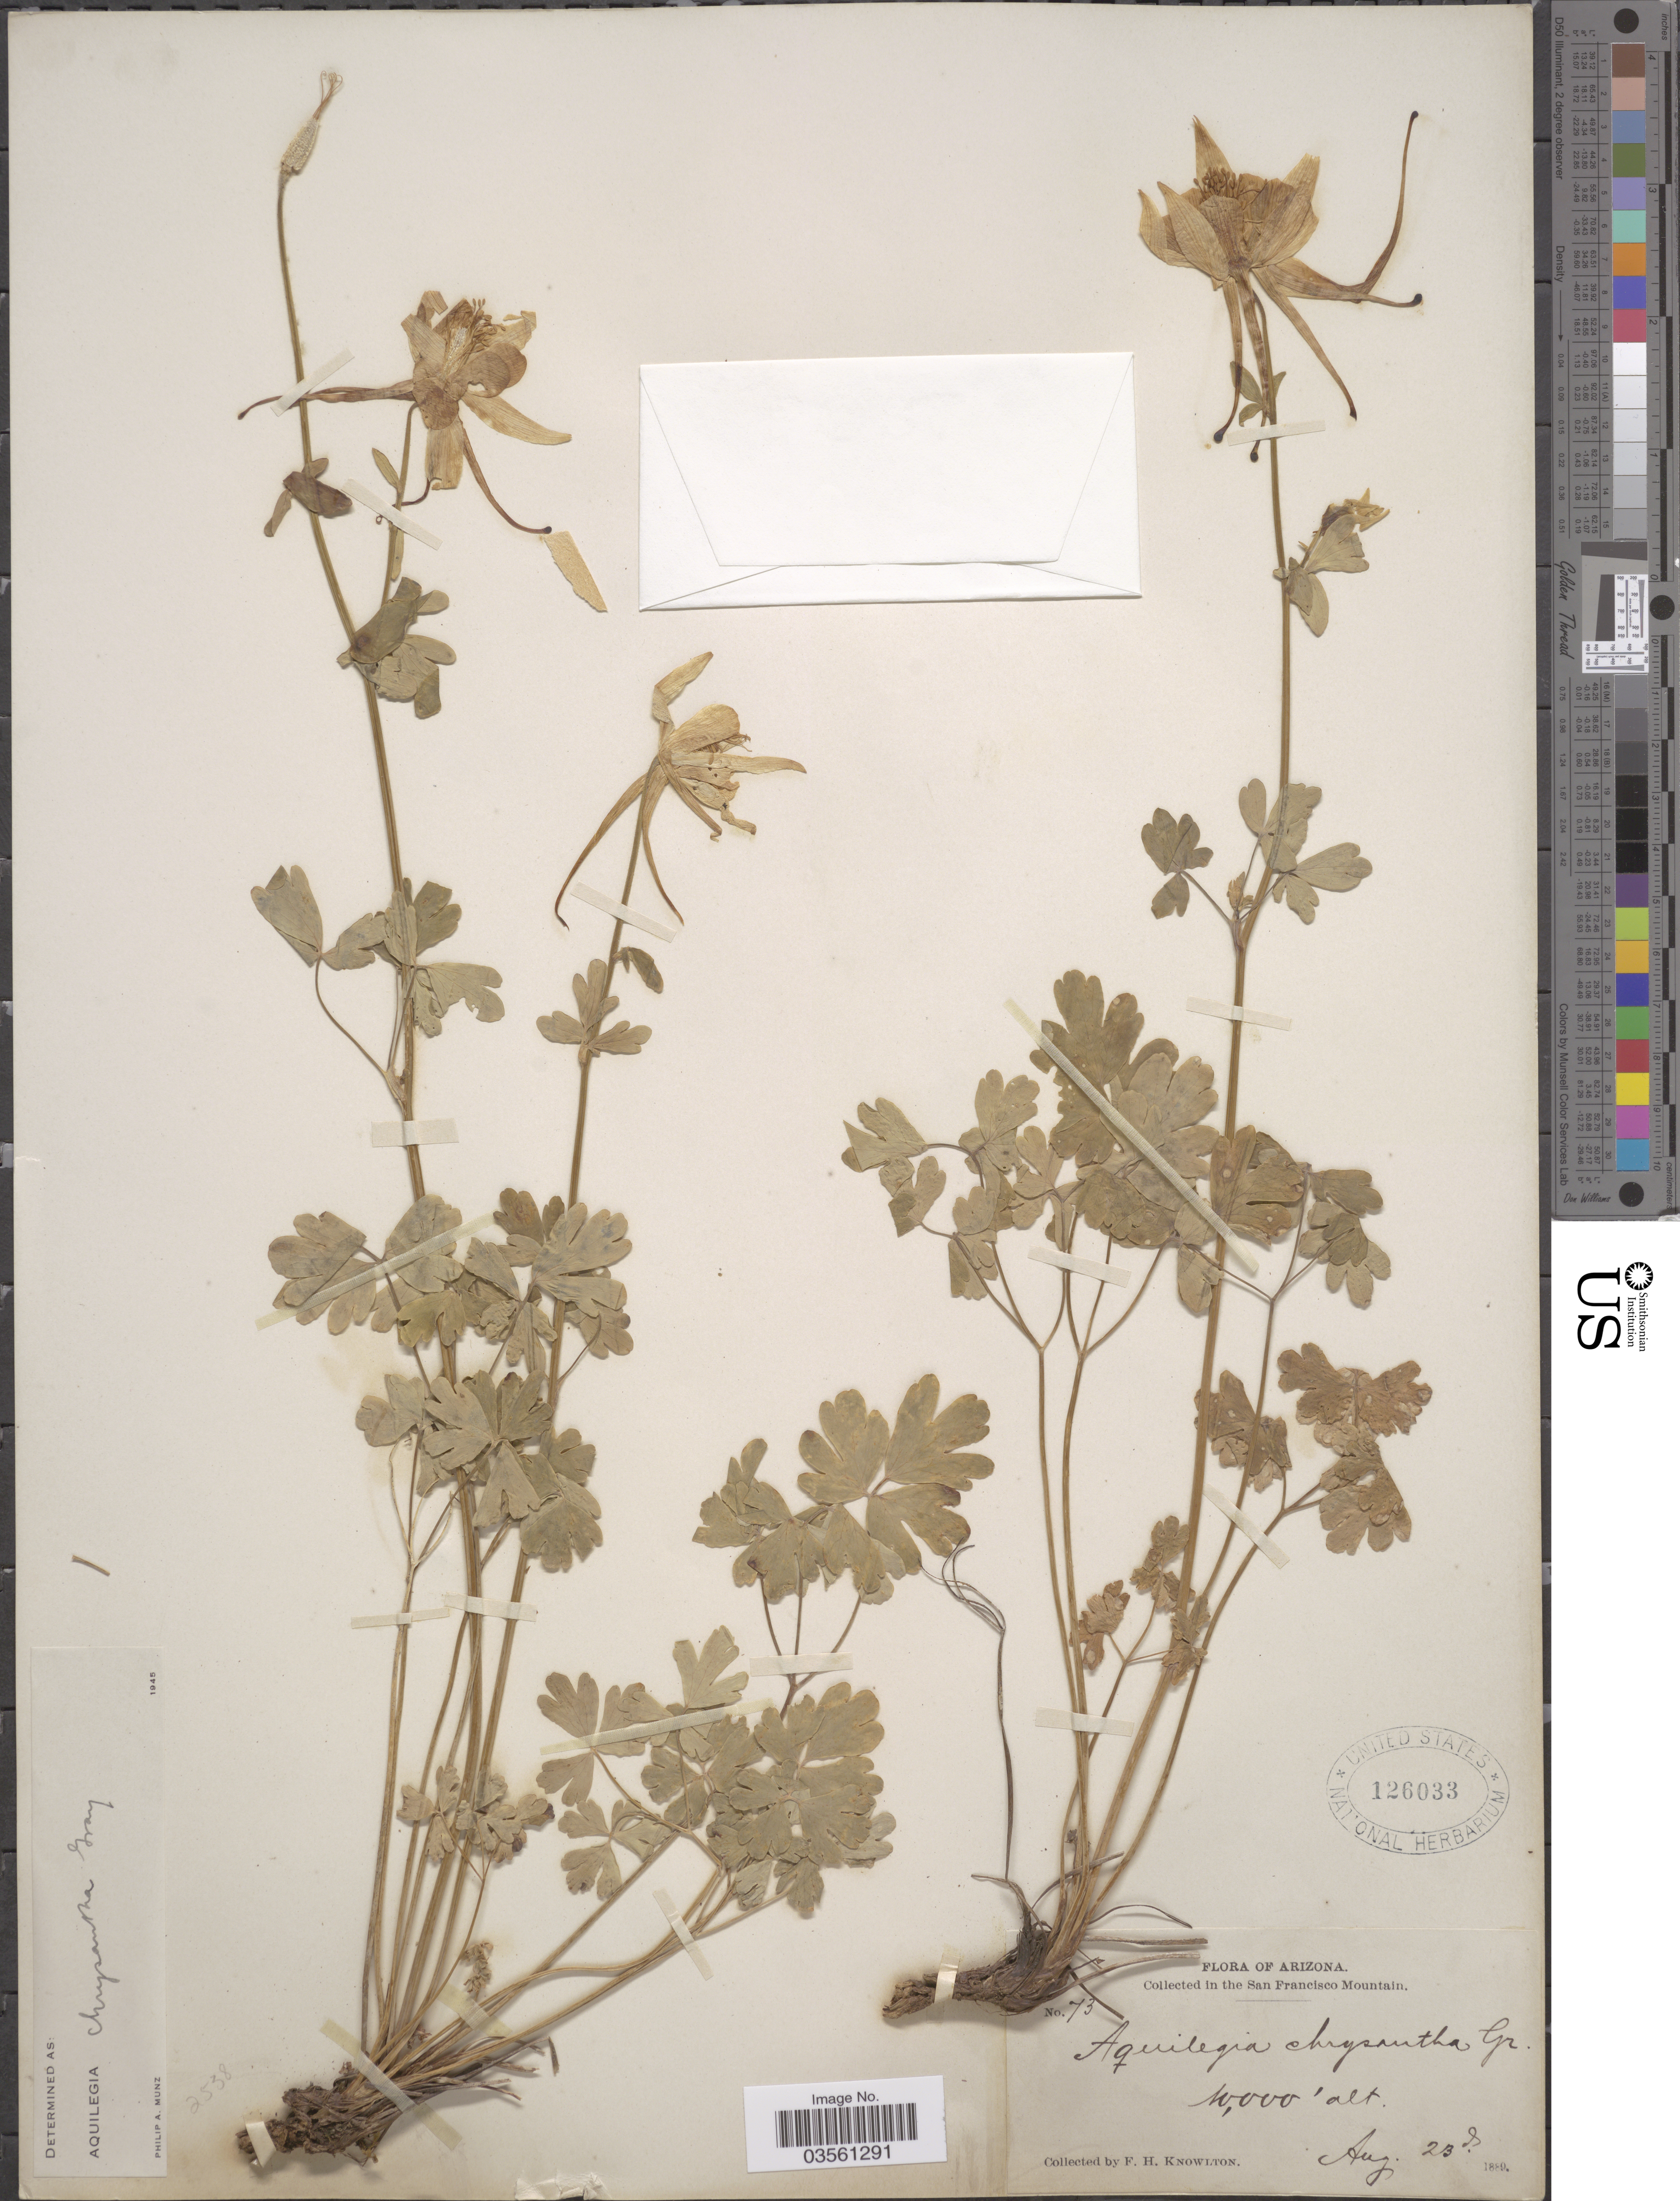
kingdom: Plantae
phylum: Tracheophyta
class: Magnoliopsida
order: Ranunculales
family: Ranunculaceae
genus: Aquilegia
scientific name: Aquilegia chrysantha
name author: A. Gray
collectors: F. H. Knowlton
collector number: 73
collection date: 1889-08-23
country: United States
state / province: Arizona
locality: San Francisco Mountain.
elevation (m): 3048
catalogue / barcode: US 126033